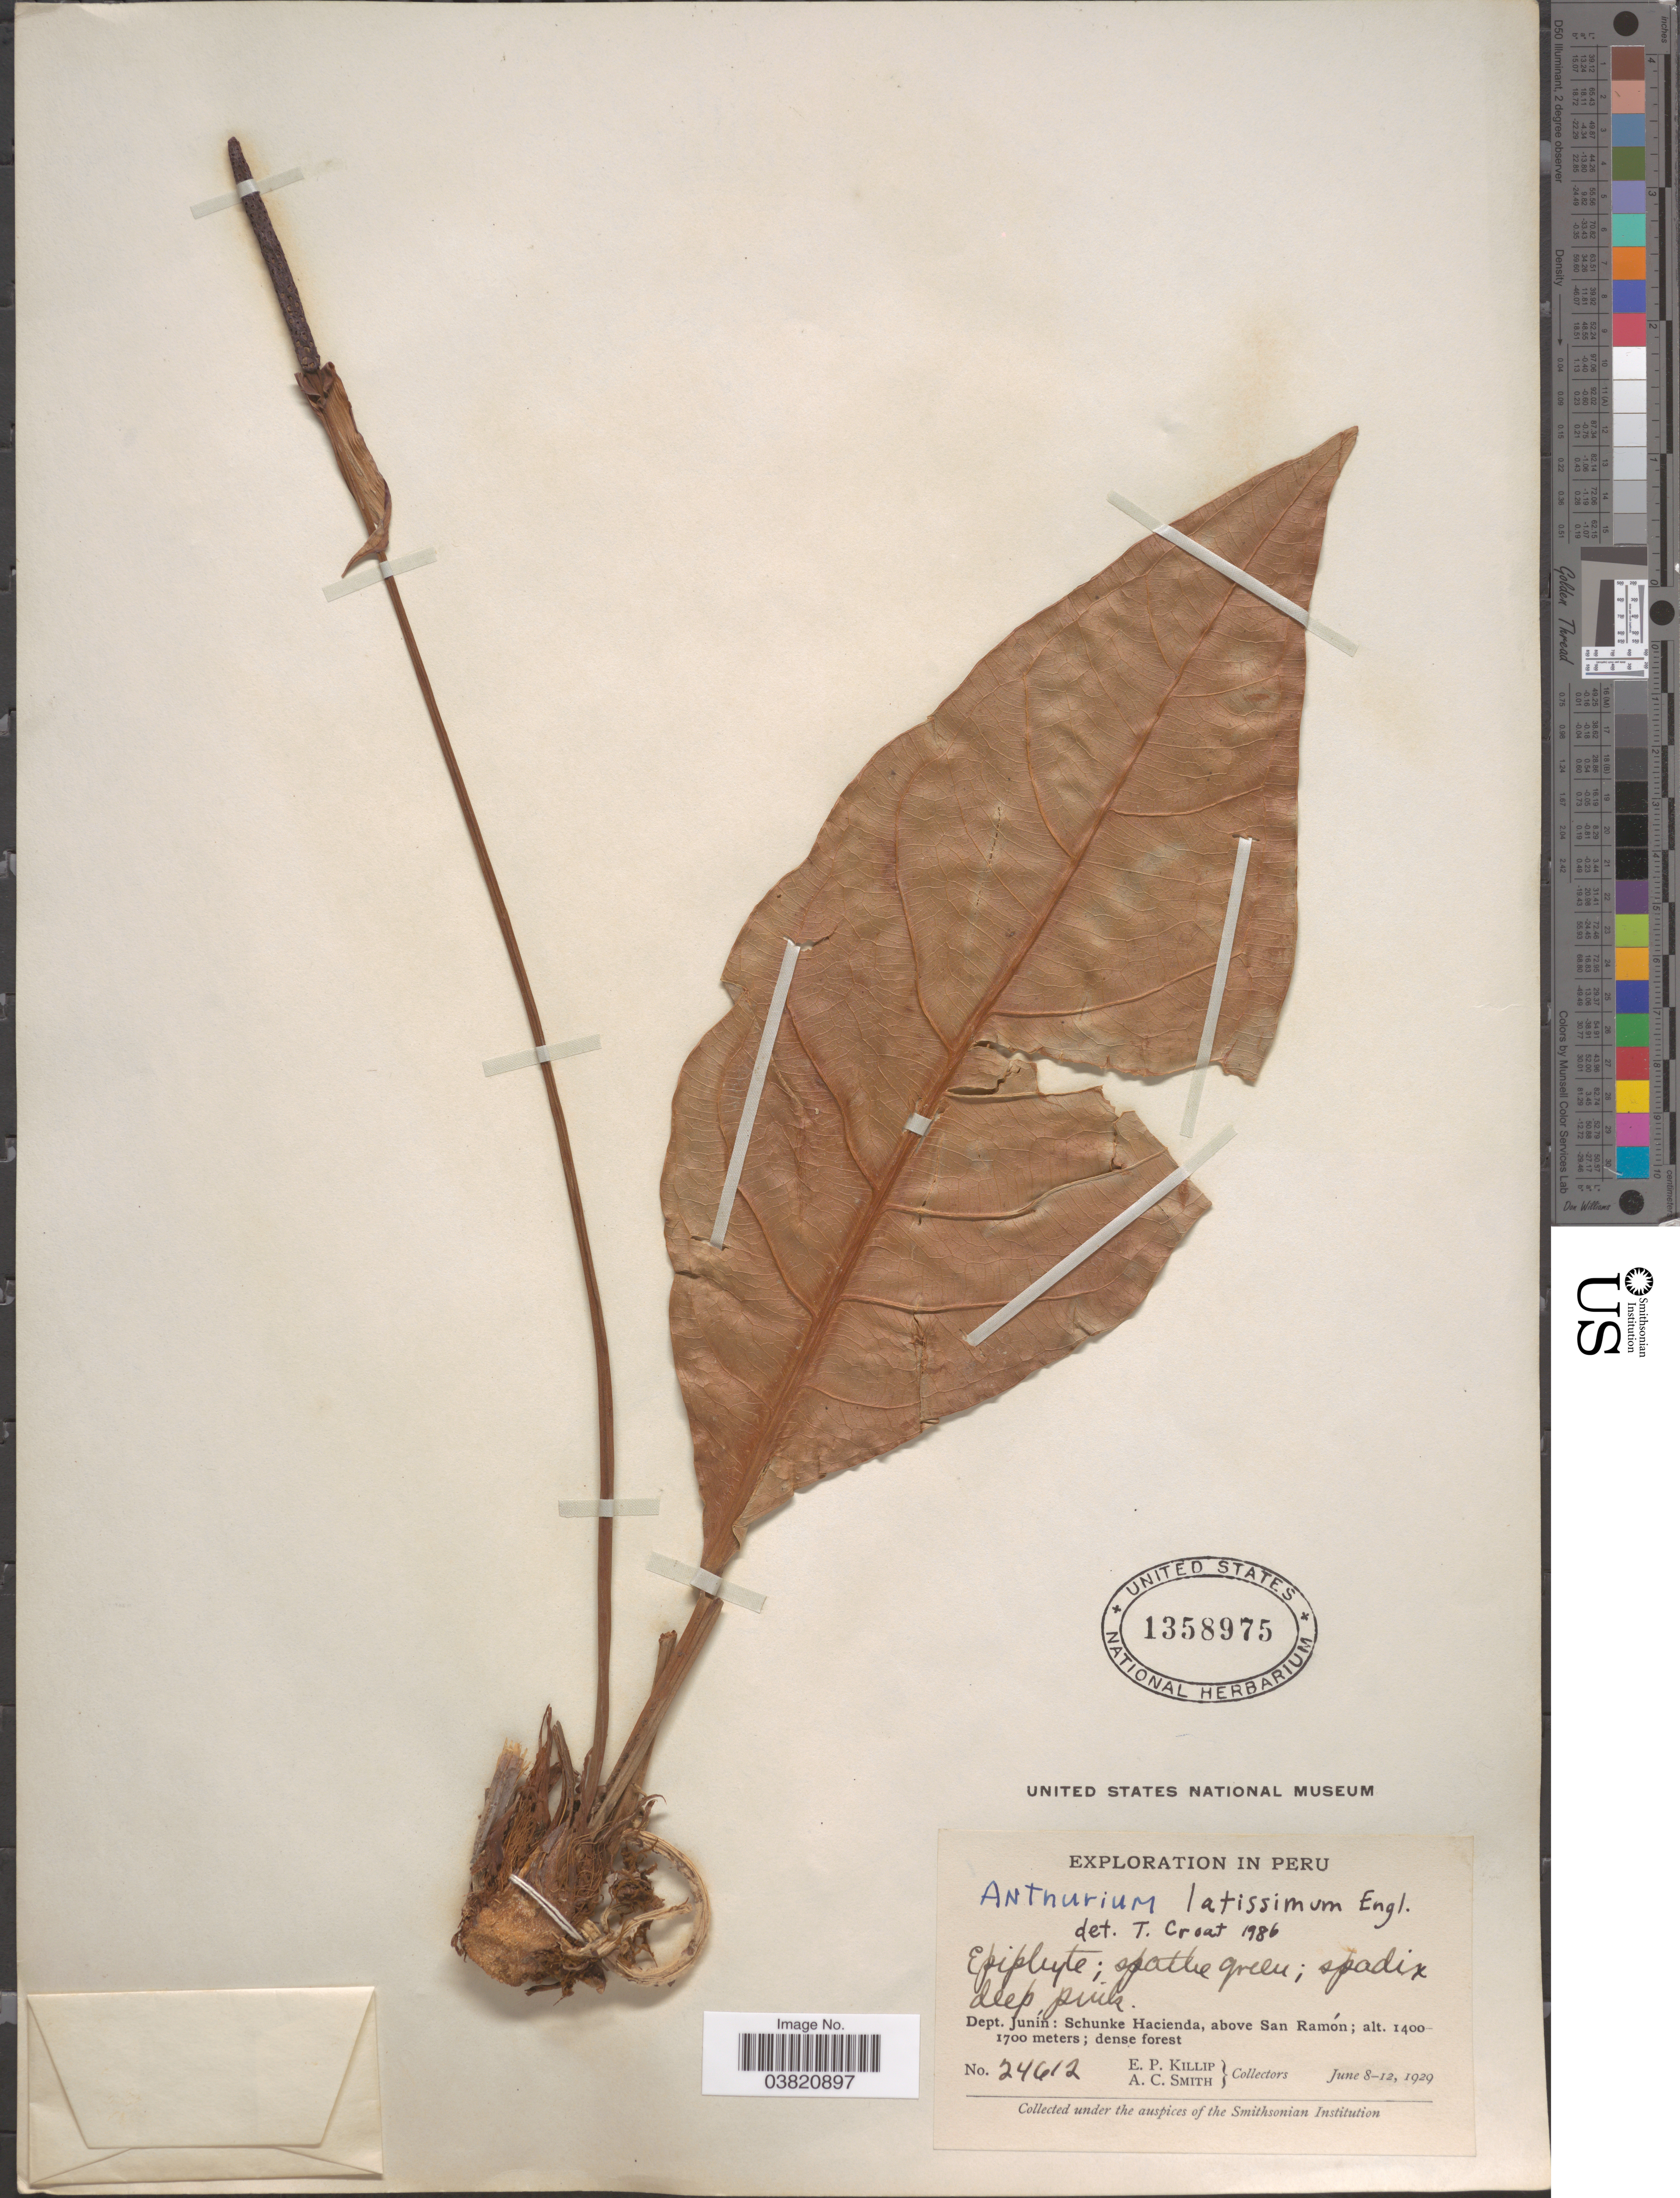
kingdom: Plantae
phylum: Tracheophyta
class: Liliopsida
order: Alismatales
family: Araceae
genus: Anthurium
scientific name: Anthurium latissimum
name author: Engl.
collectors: E. P. Killip & A. C. Smith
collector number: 24612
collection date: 1929-06-08/1929-06-12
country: Peru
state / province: Junín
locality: Dept. Junín: Schunke Hacienda, above San Ramón.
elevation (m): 1400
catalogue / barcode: US 1358975